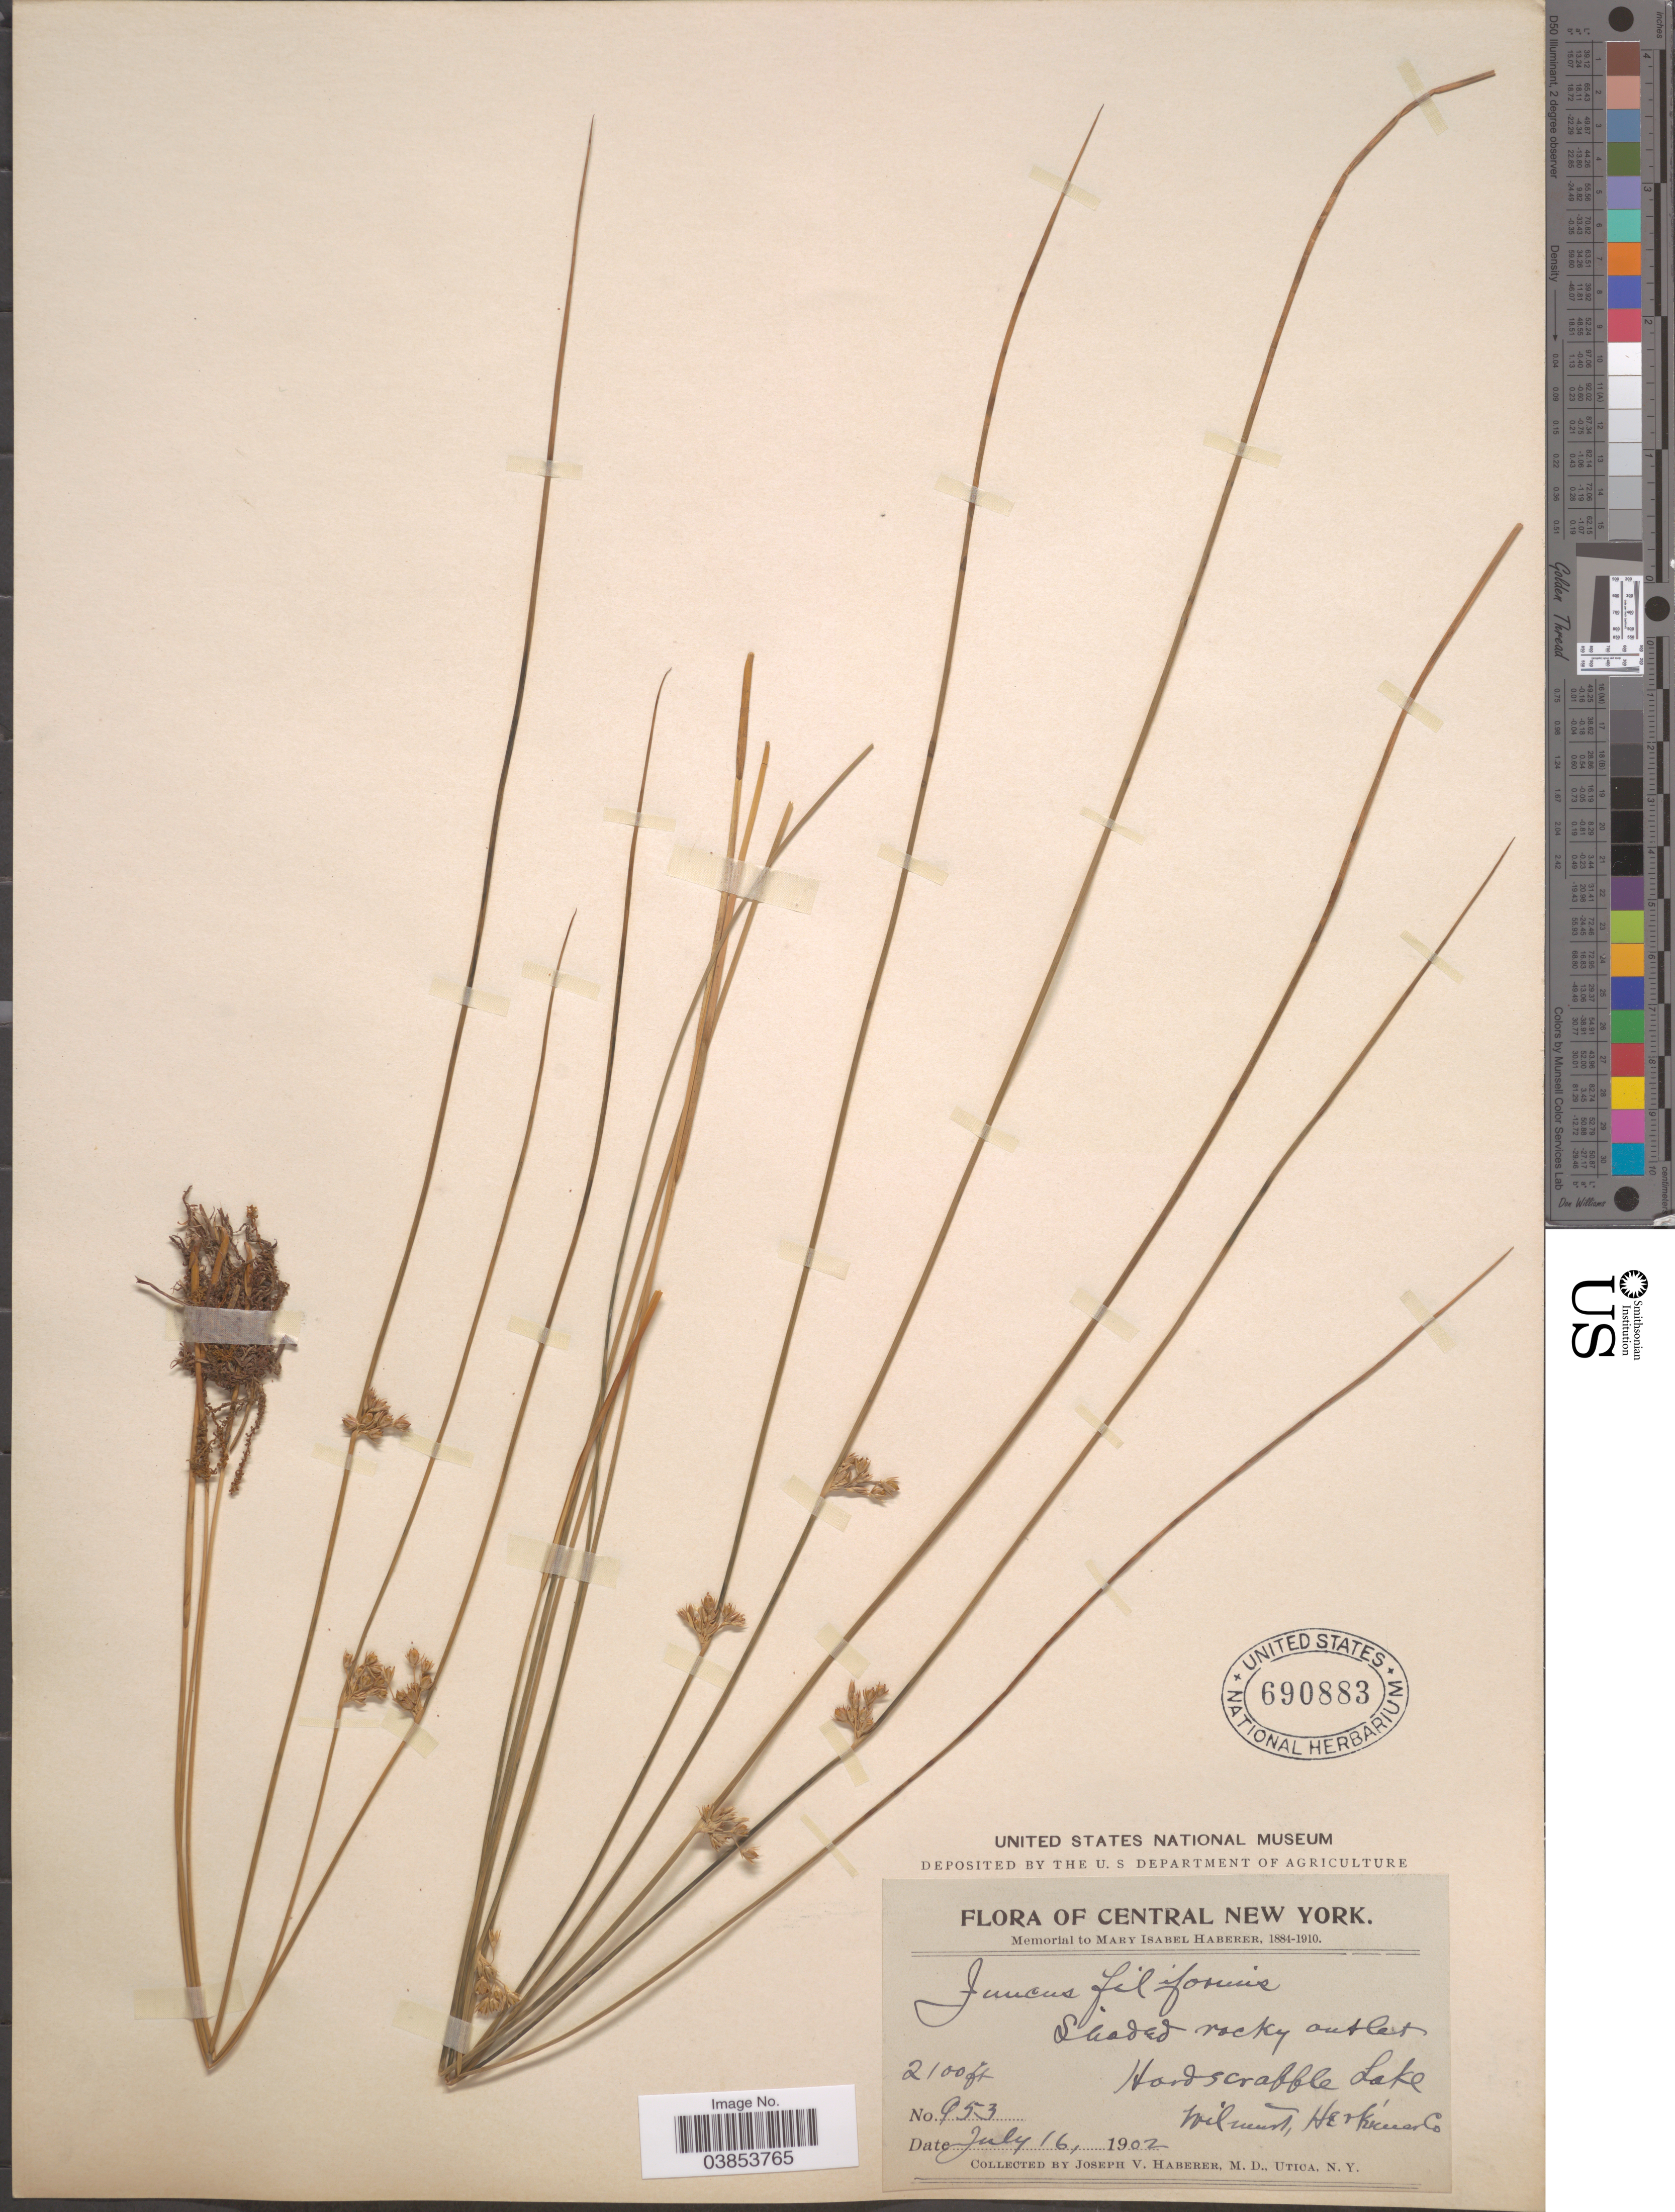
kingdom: Plantae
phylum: Tracheophyta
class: Liliopsida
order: Poales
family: Juncaceae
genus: Juncus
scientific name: Juncus filiformis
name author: L.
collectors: J. V. Haberer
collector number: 953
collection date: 1902-07-16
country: United States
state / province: New York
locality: Central New York. Hardscrabble Lake. Wilmurt, Herkimer Co.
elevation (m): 640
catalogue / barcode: US 690883